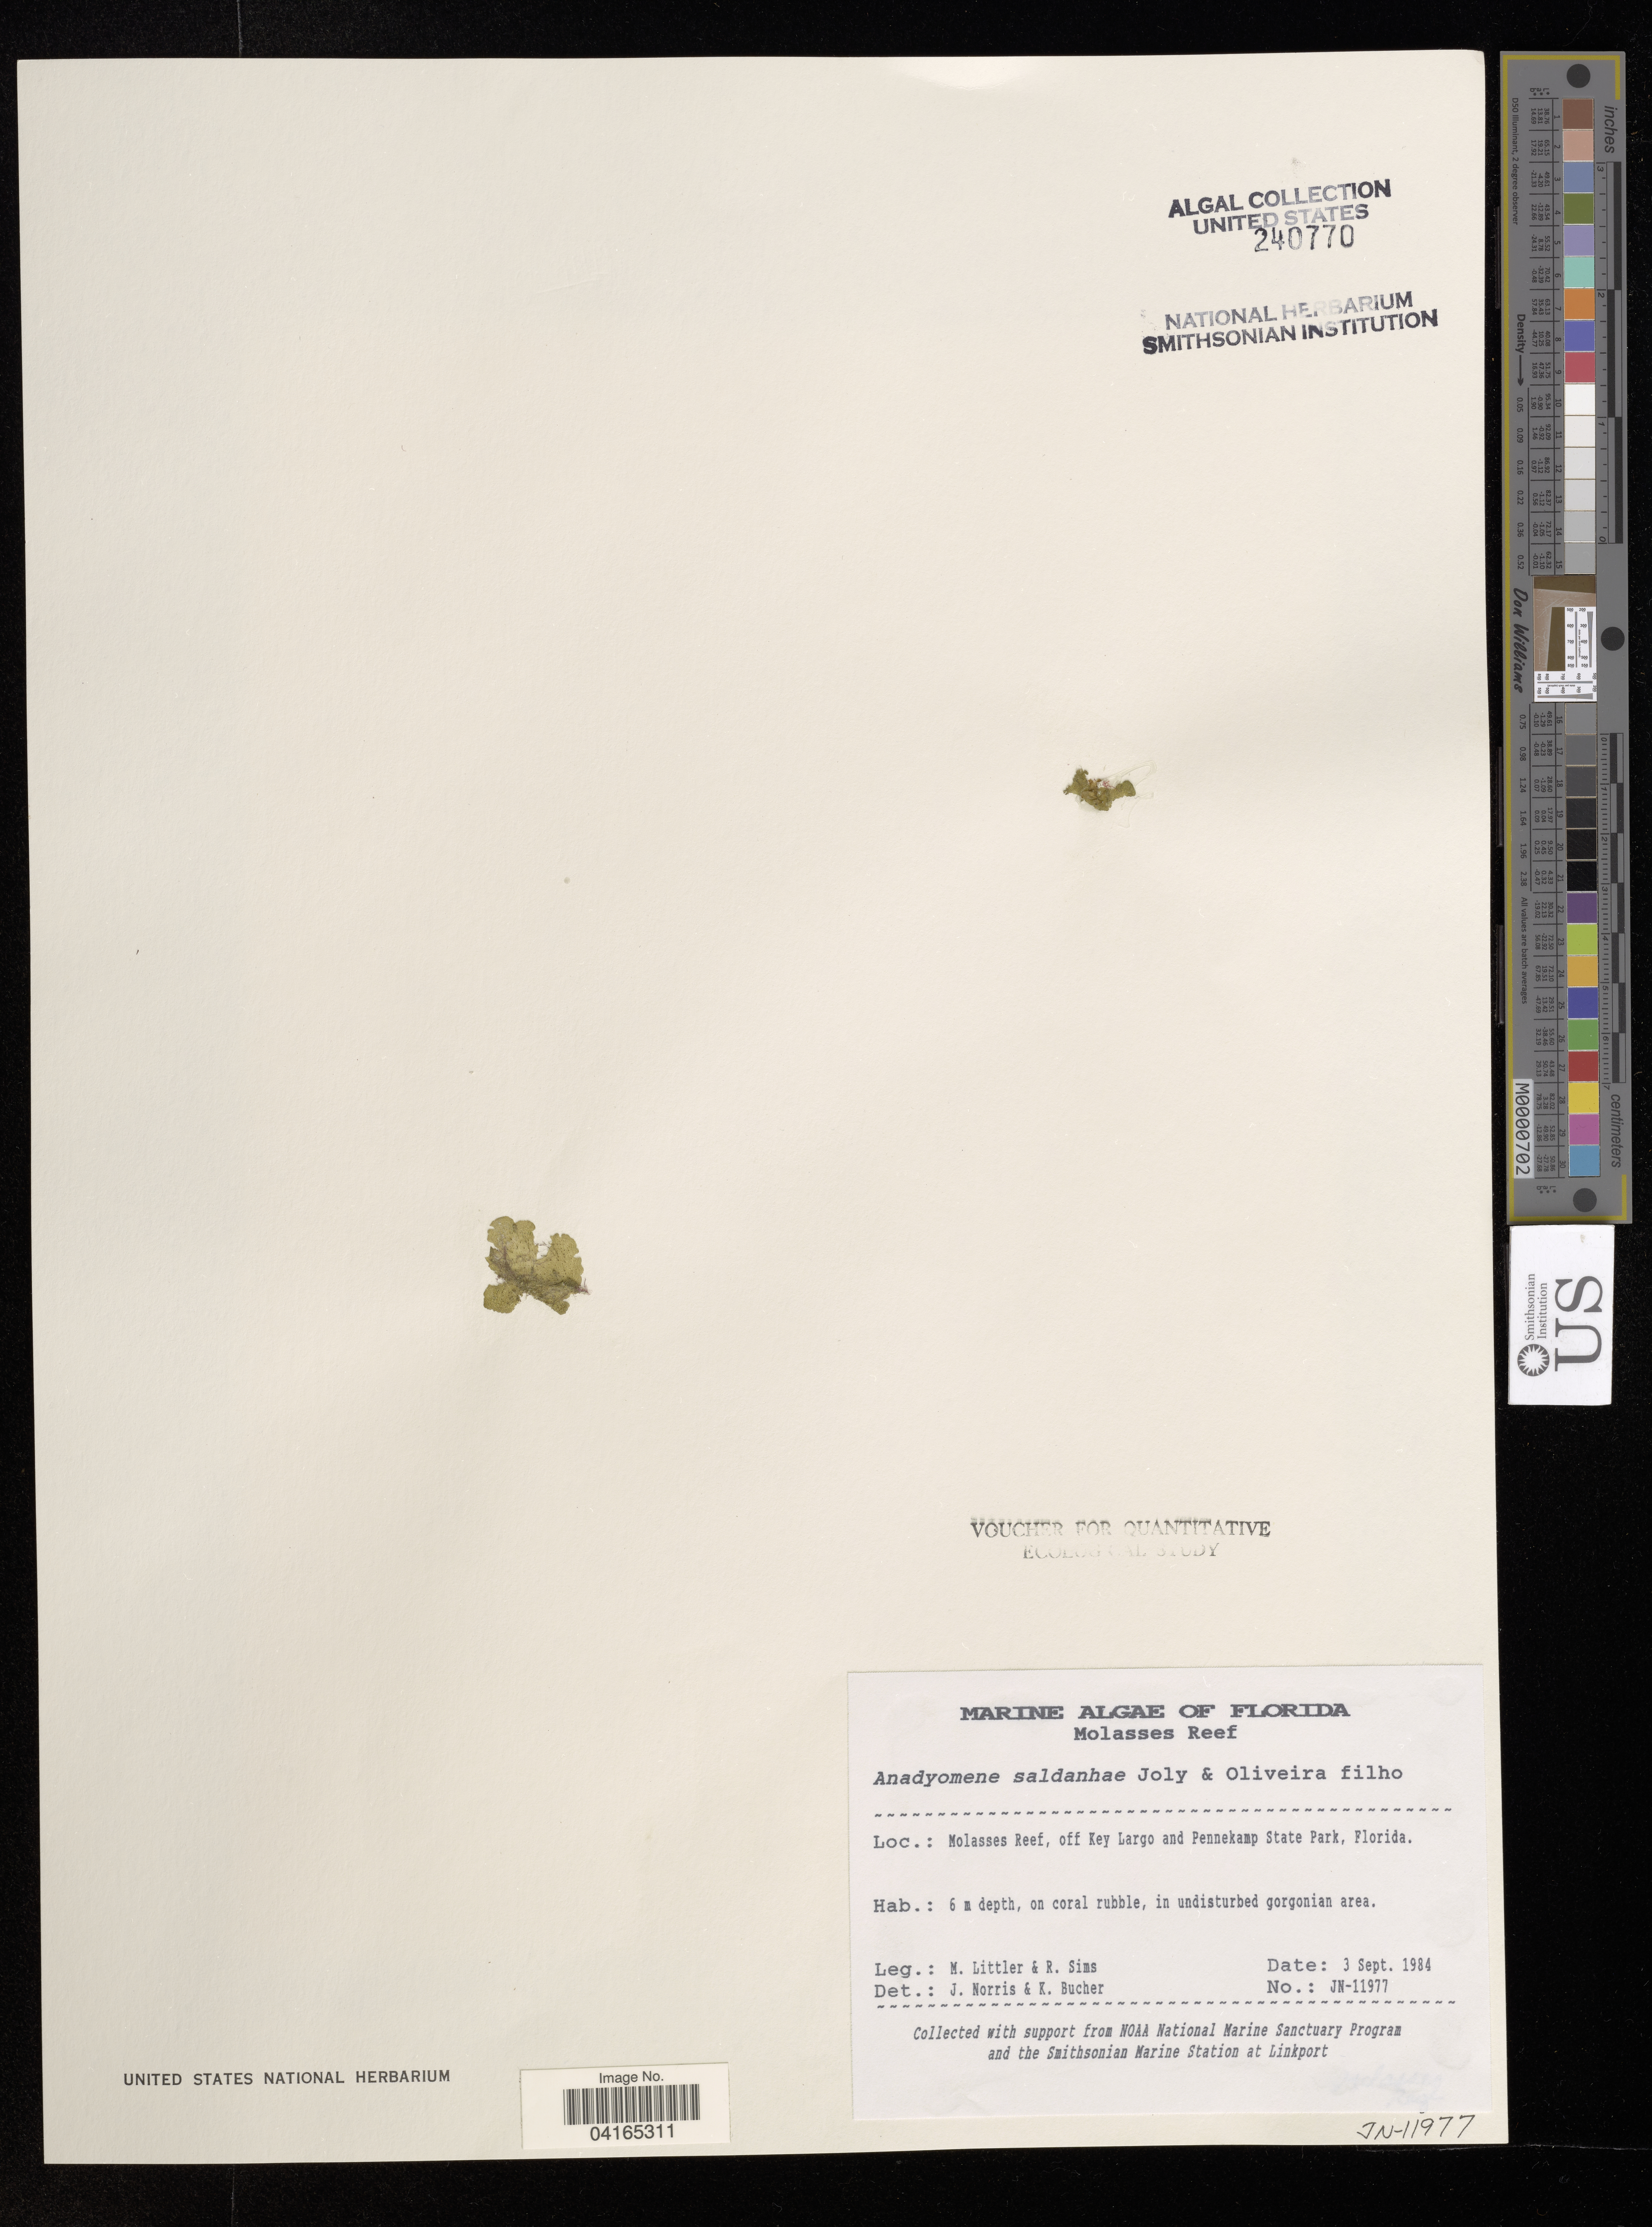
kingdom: Plantae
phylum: Chlorophyta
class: Ulvophyceae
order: Cladophorales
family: Anadyomenaceae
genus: Anadyomene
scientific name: Anadyomene saldanhae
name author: A.B. Joly & E.C. Oliveira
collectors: M. Littler & R. Sims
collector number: JN-11977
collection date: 1984-09-03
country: United States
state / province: Florida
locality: Molasses Reef, off Key Largo and Pennekamp State Park.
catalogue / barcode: US 240770